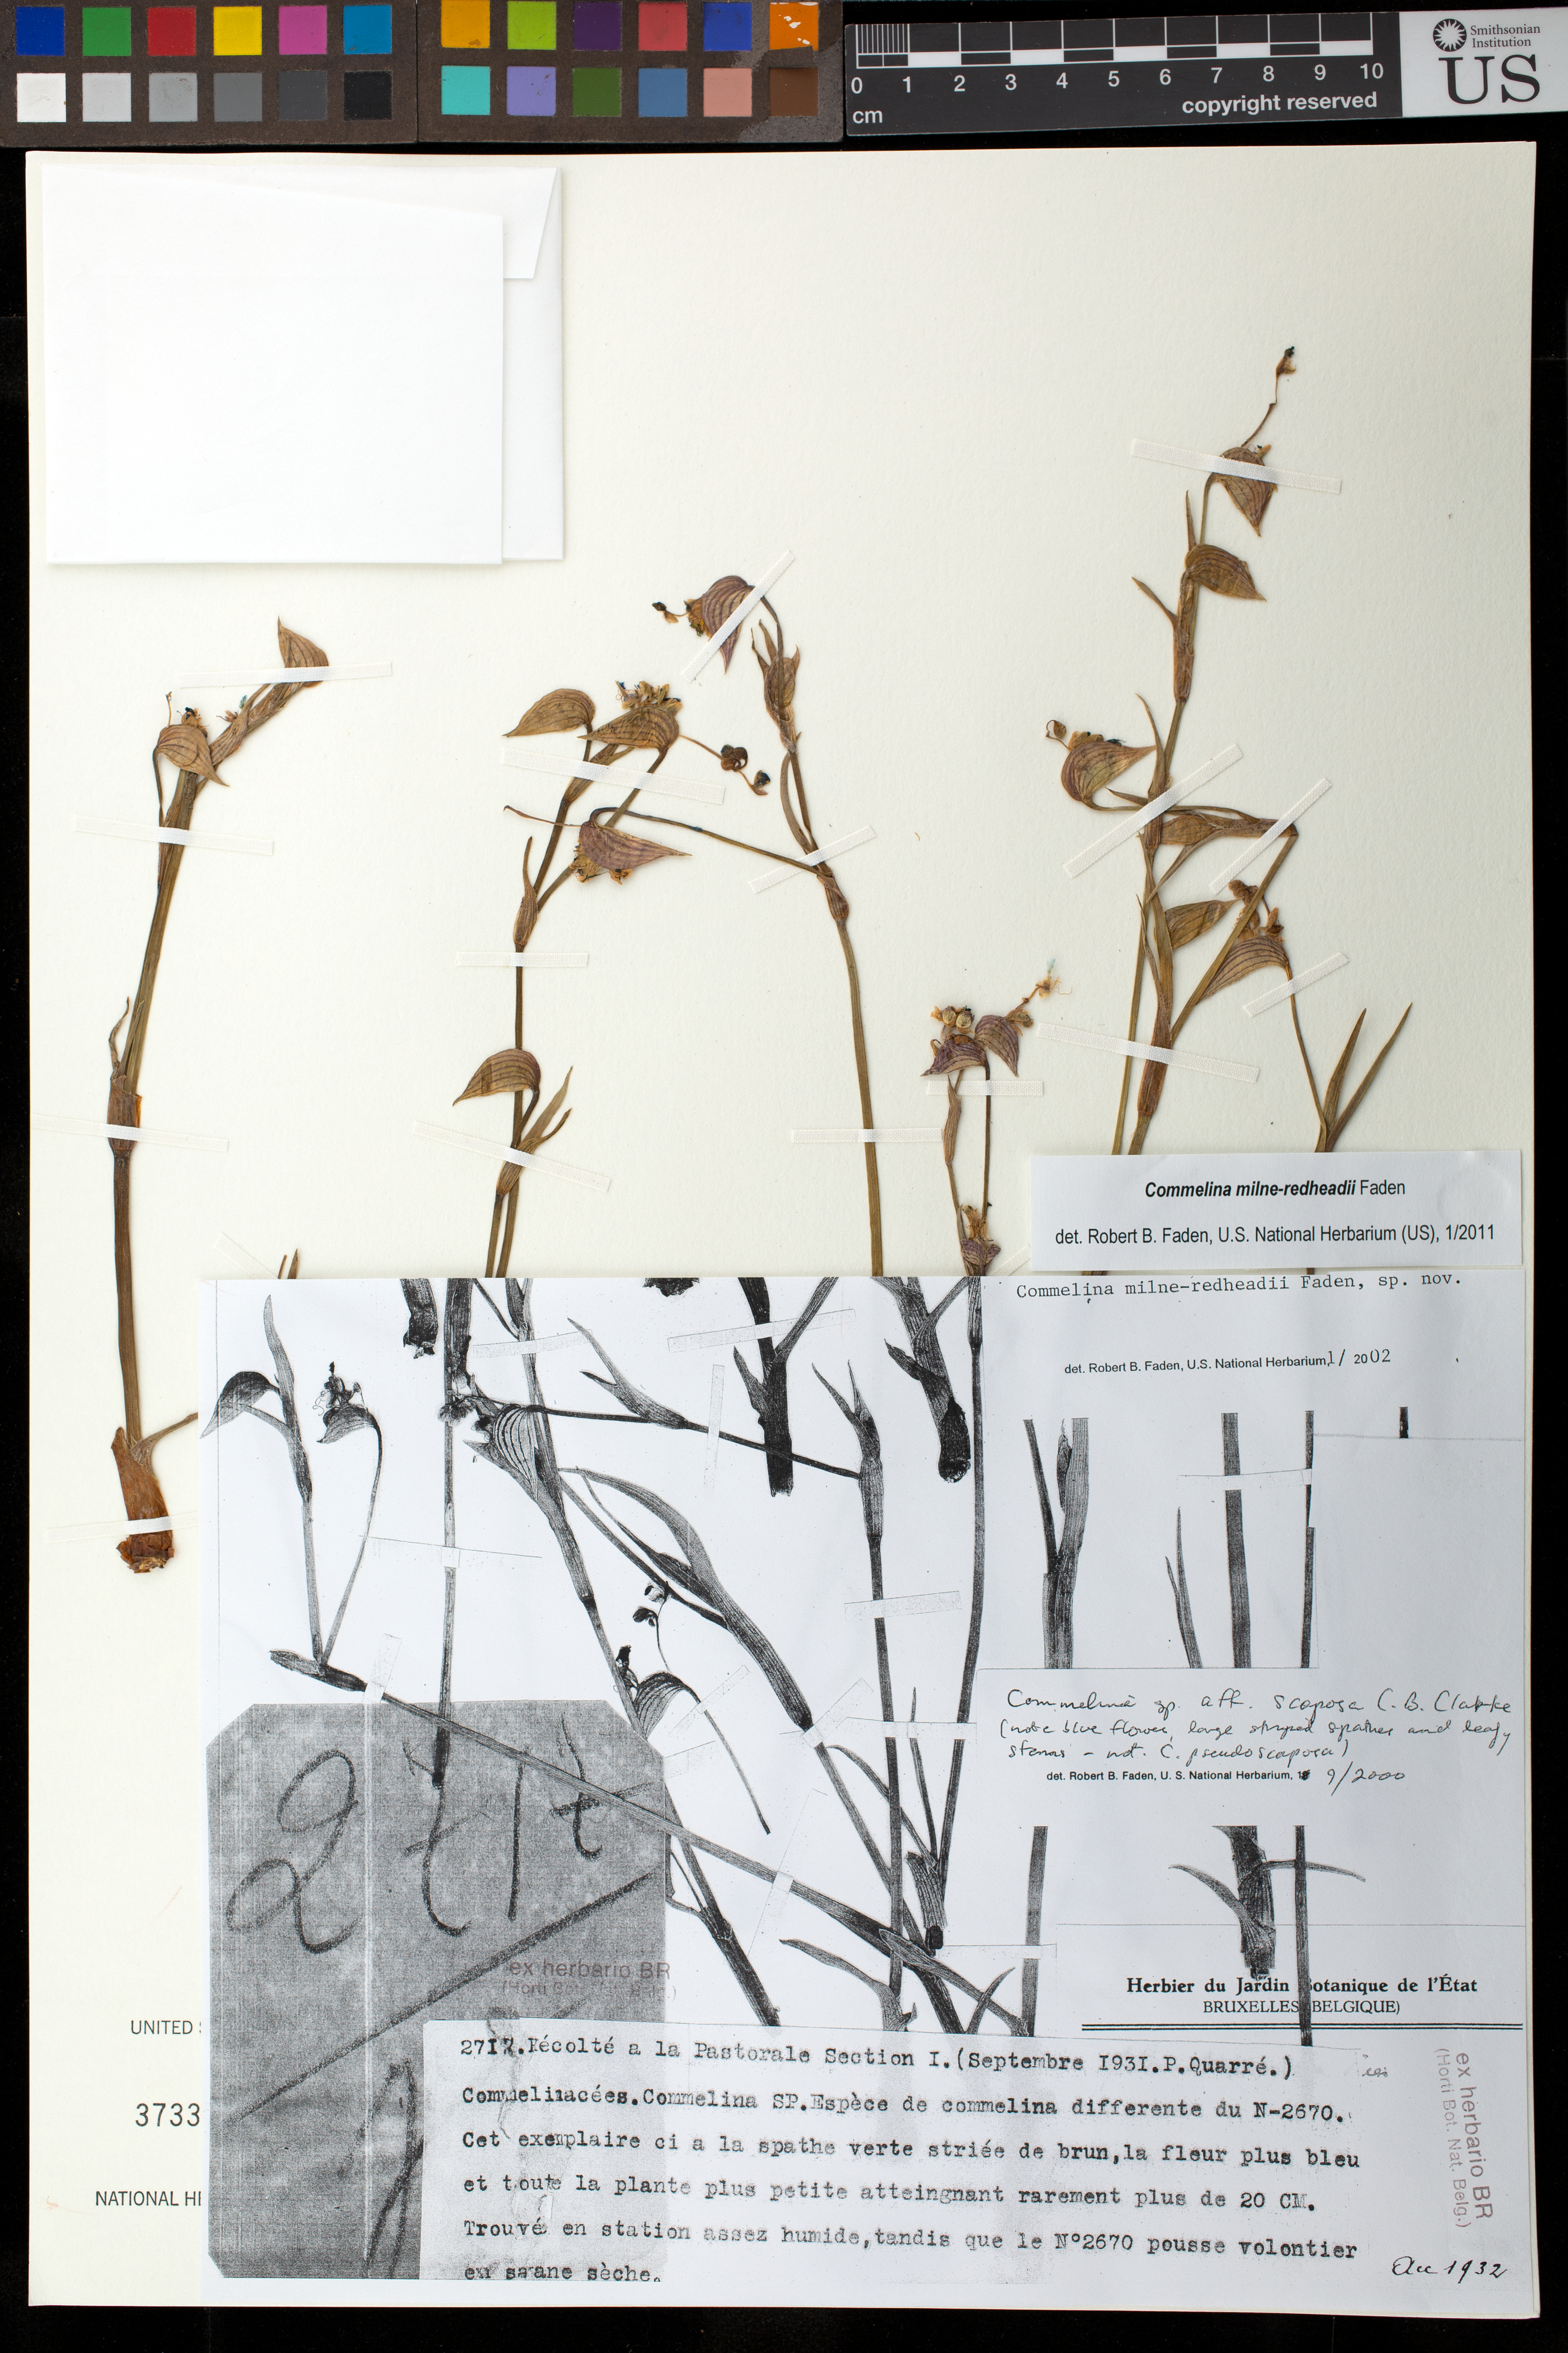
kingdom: Plantae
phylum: Tracheophyta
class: Liliopsida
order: Commelinales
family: Commelinaceae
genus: Commelina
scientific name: Commelina milne-redheadii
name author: Faden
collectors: P. Quarre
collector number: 2717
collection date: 1931-09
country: Congo, Democratic Republic of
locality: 2717. Récolté a la Pastorale Section I.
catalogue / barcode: US 3733751